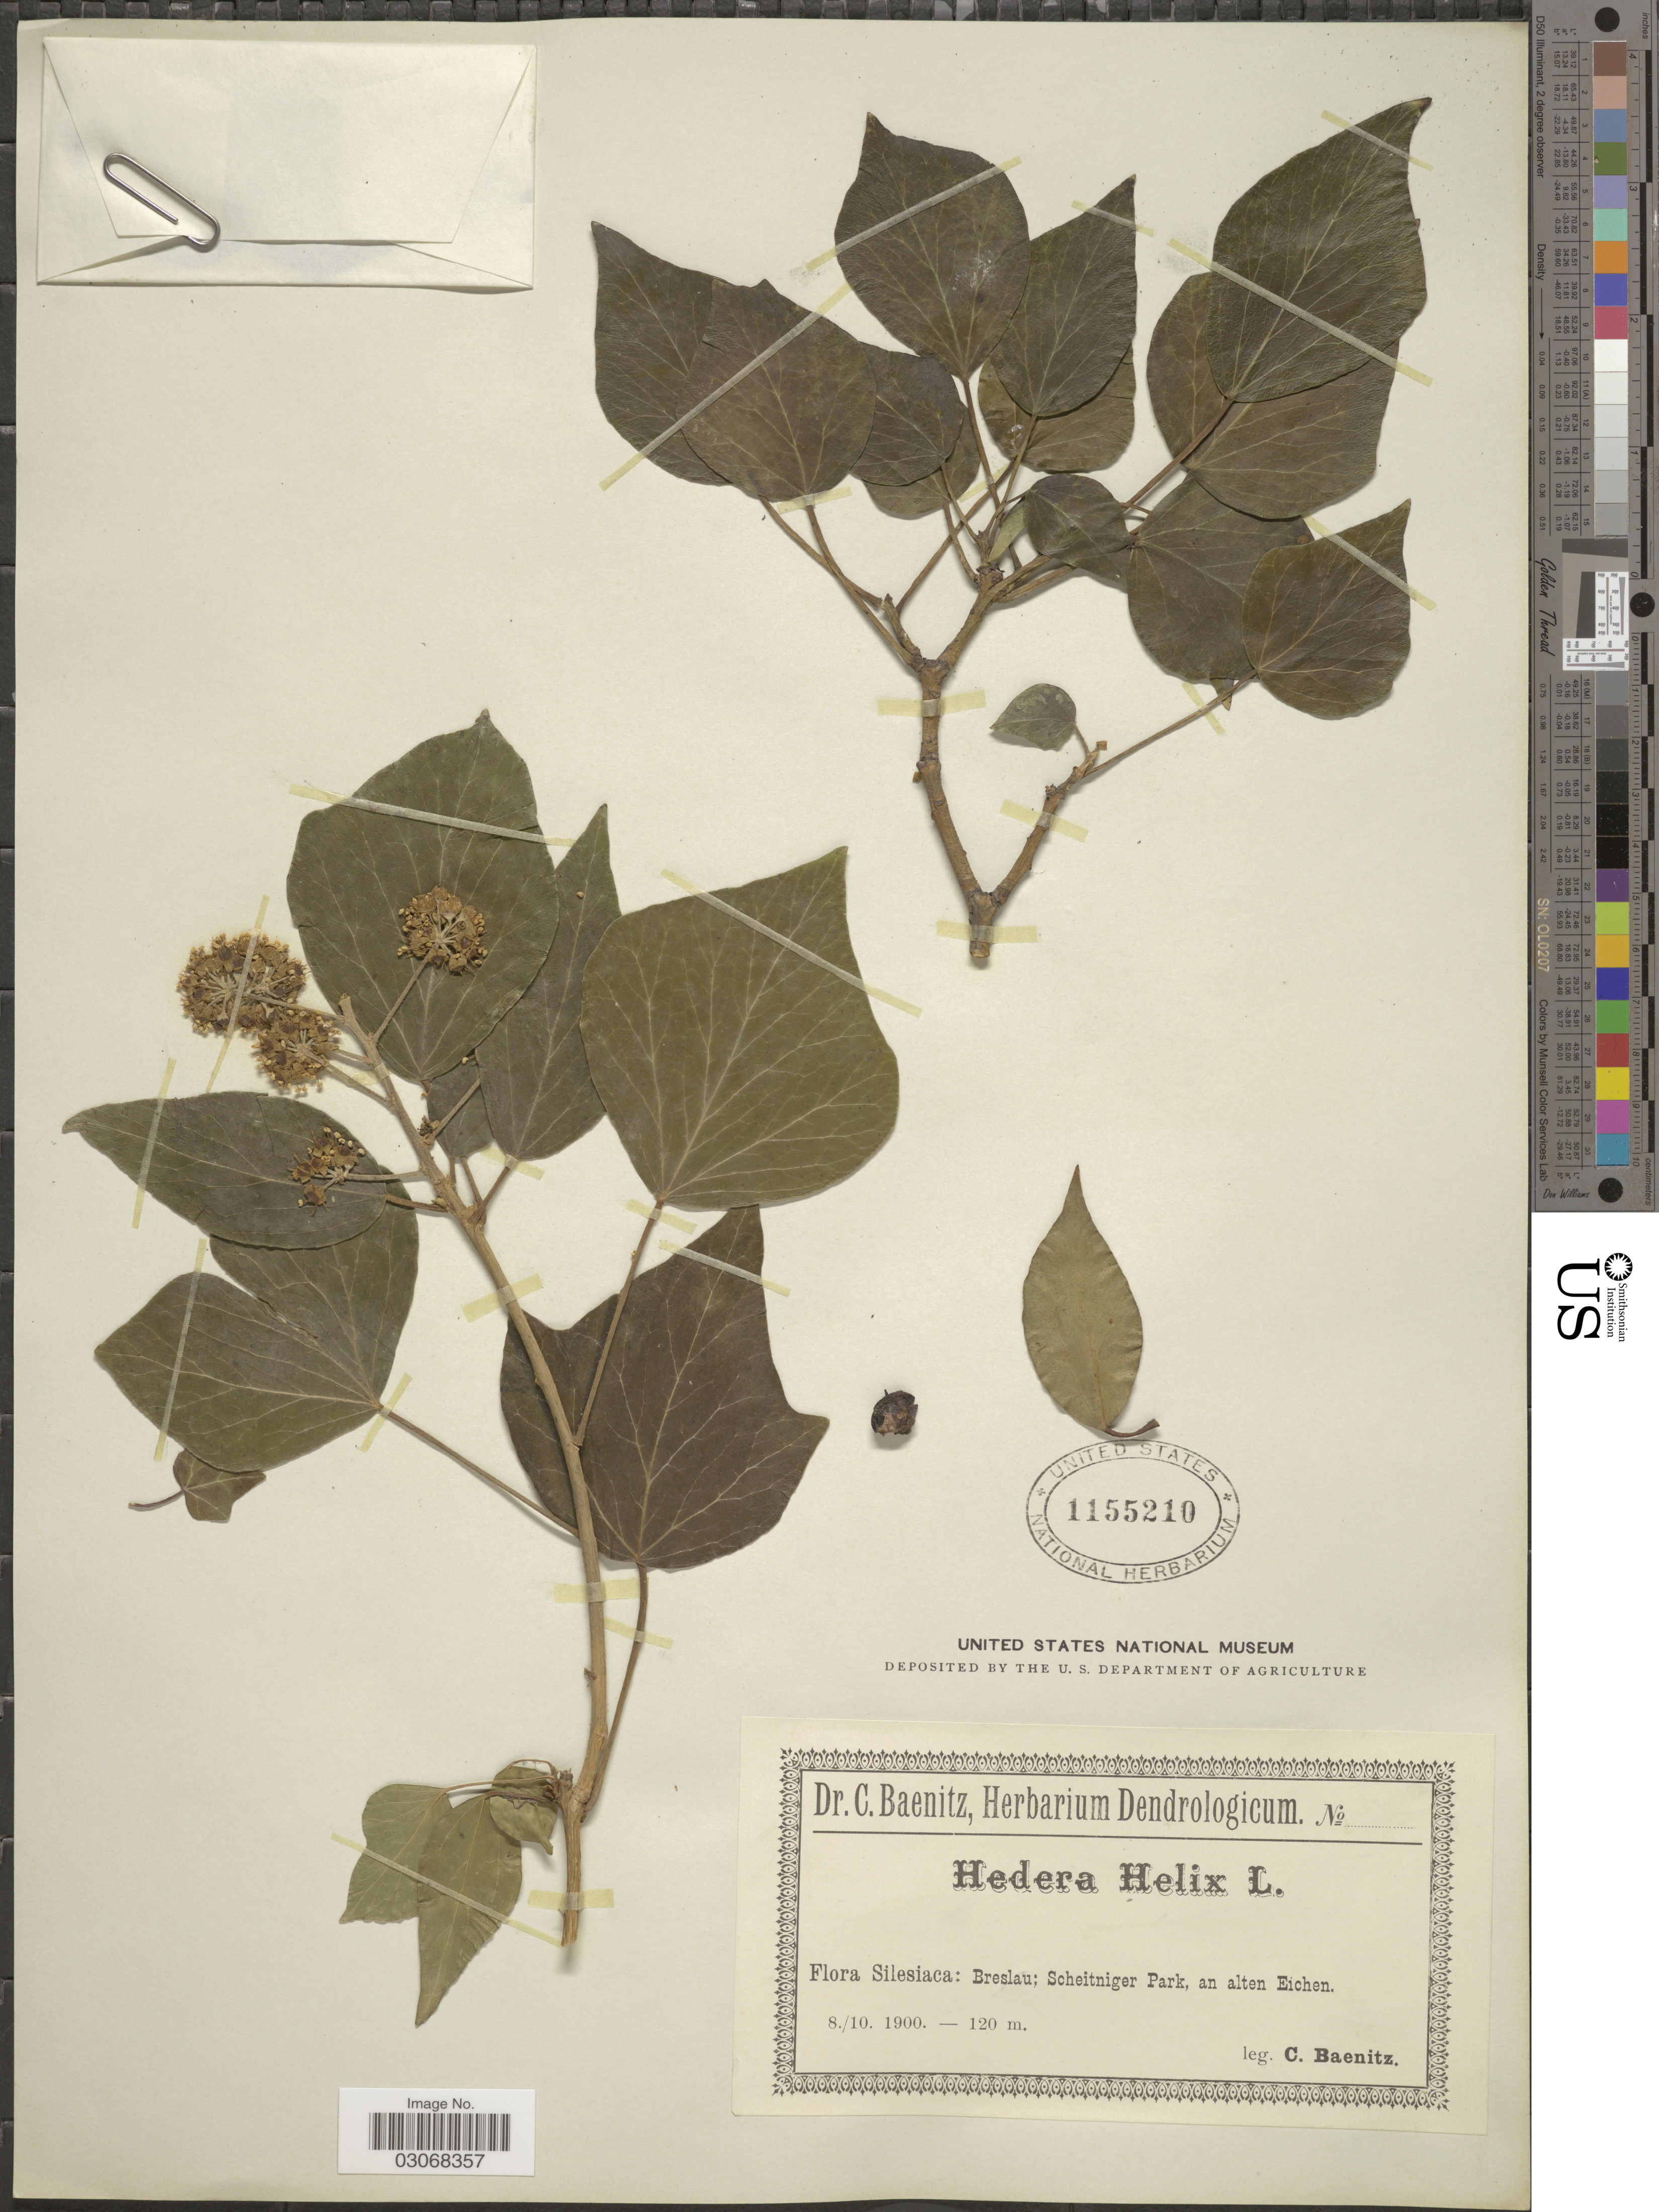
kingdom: Plantae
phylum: Tracheophyta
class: Magnoliopsida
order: Apiales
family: Araliaceae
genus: Hedera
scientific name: Hedera helix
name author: L.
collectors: C. G. Baenitz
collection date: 1900-08/1900-10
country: Poland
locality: Silesiaca: Breslau; Scheitniger Park, an alten Eichen.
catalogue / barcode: US 1155210